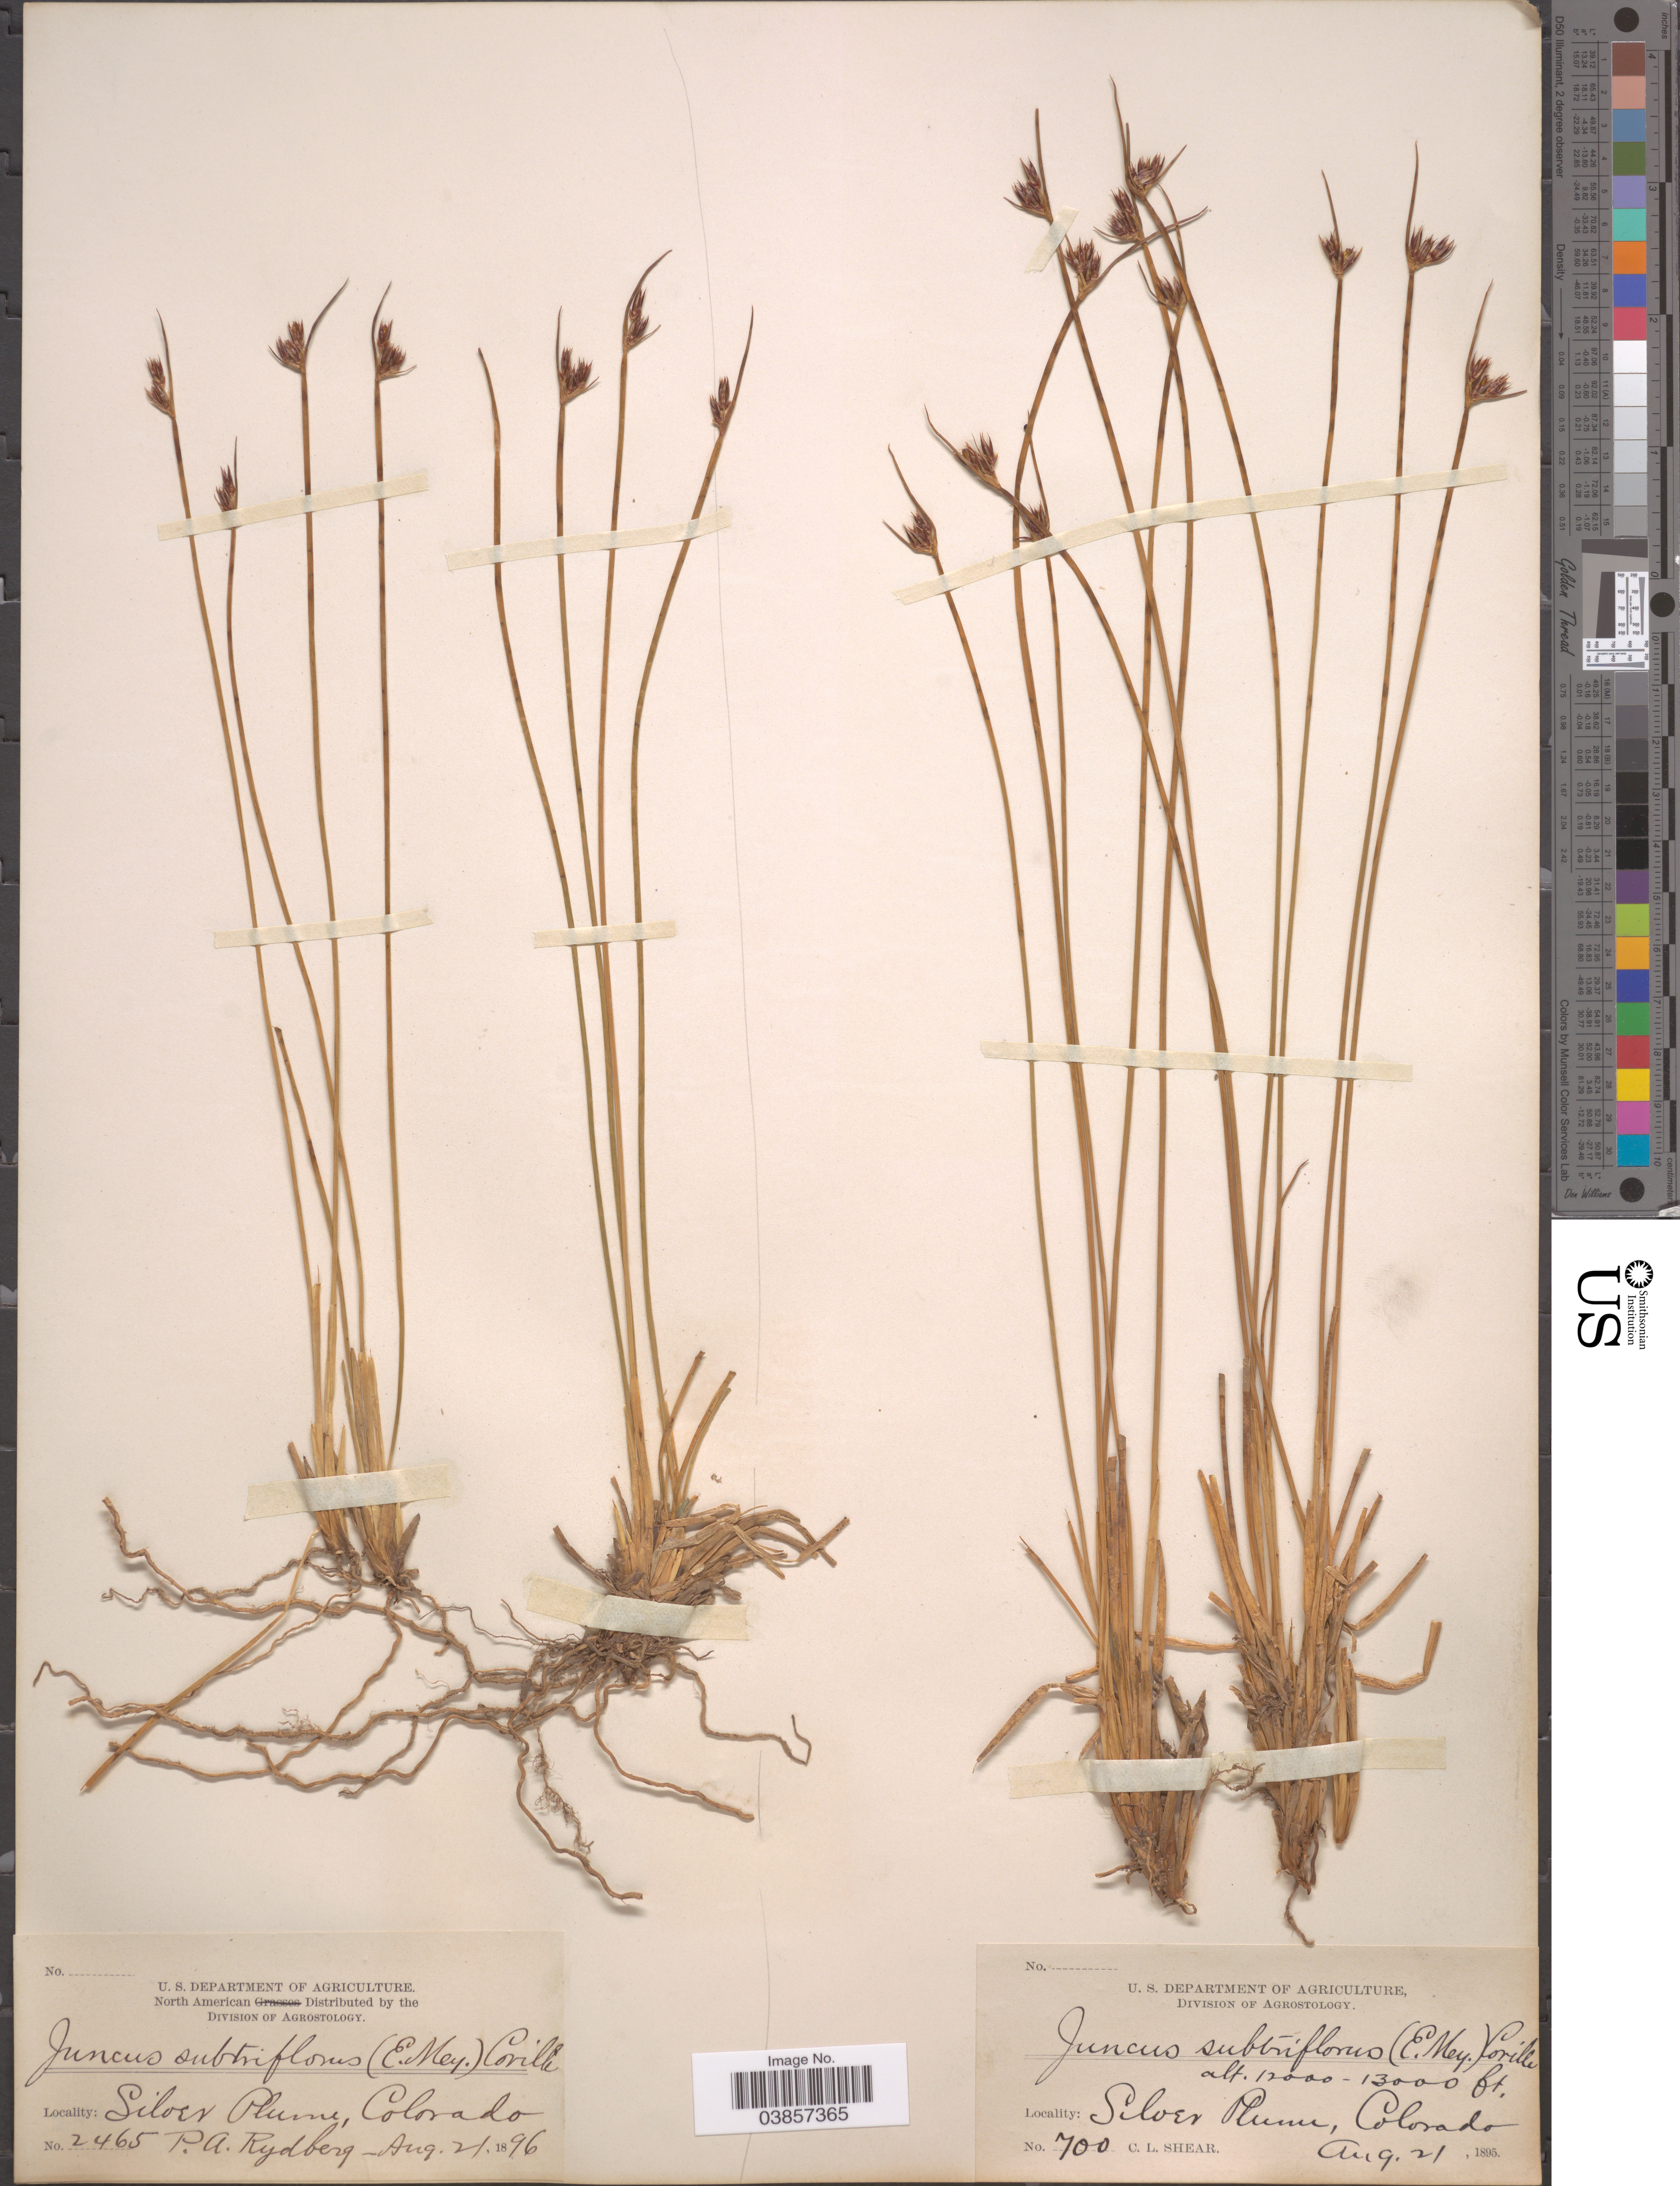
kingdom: Plantae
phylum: Tracheophyta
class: Liliopsida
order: Poales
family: Juncaceae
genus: Juncus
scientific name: Juncus subtriflorus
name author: (E. Mey.) Coville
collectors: P. A. Rydberg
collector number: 2465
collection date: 1896-08-21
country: United States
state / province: Colorado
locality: Silver Plume.